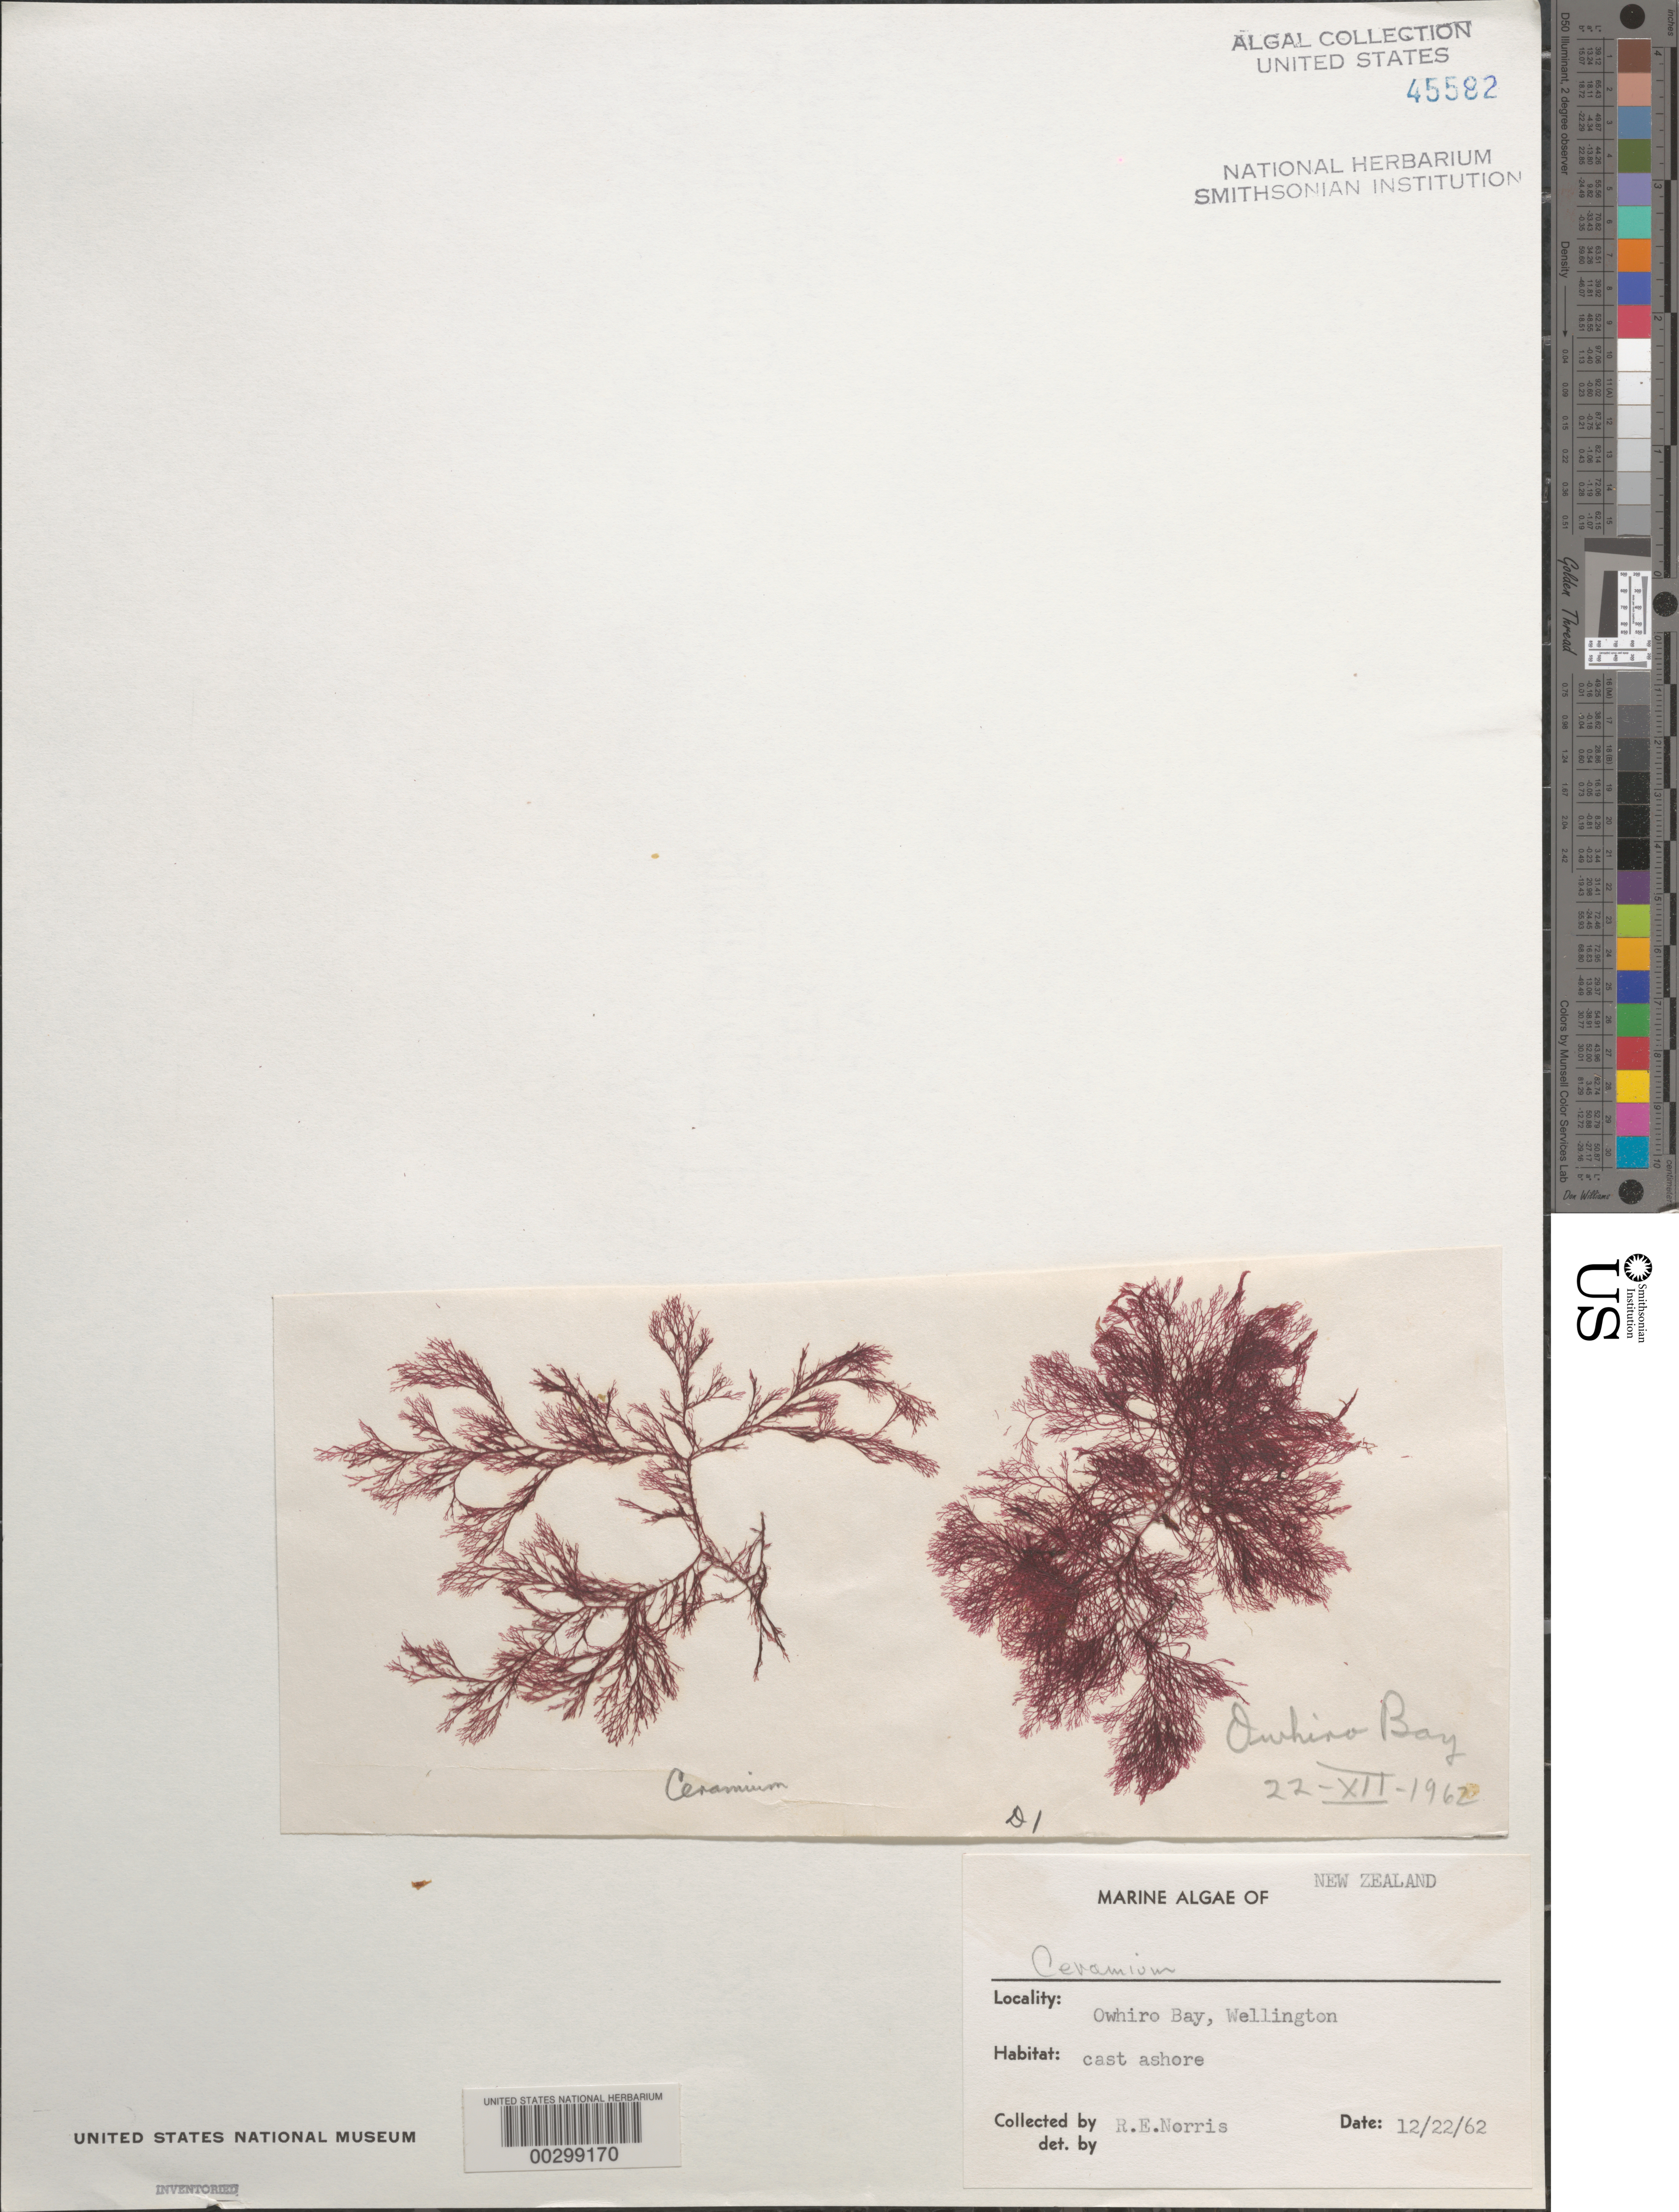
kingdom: Plantae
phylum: Rhodophyta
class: Florideophyceae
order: Ceramiales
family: Ceramiaceae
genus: Ceramium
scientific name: Ceramium sp.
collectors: R. E. Norris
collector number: D1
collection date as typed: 22 Dec 1962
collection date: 1962-12-22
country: New Zealand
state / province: Wellington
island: North Island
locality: Owhiro Bay, Wellington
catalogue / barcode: US 45582